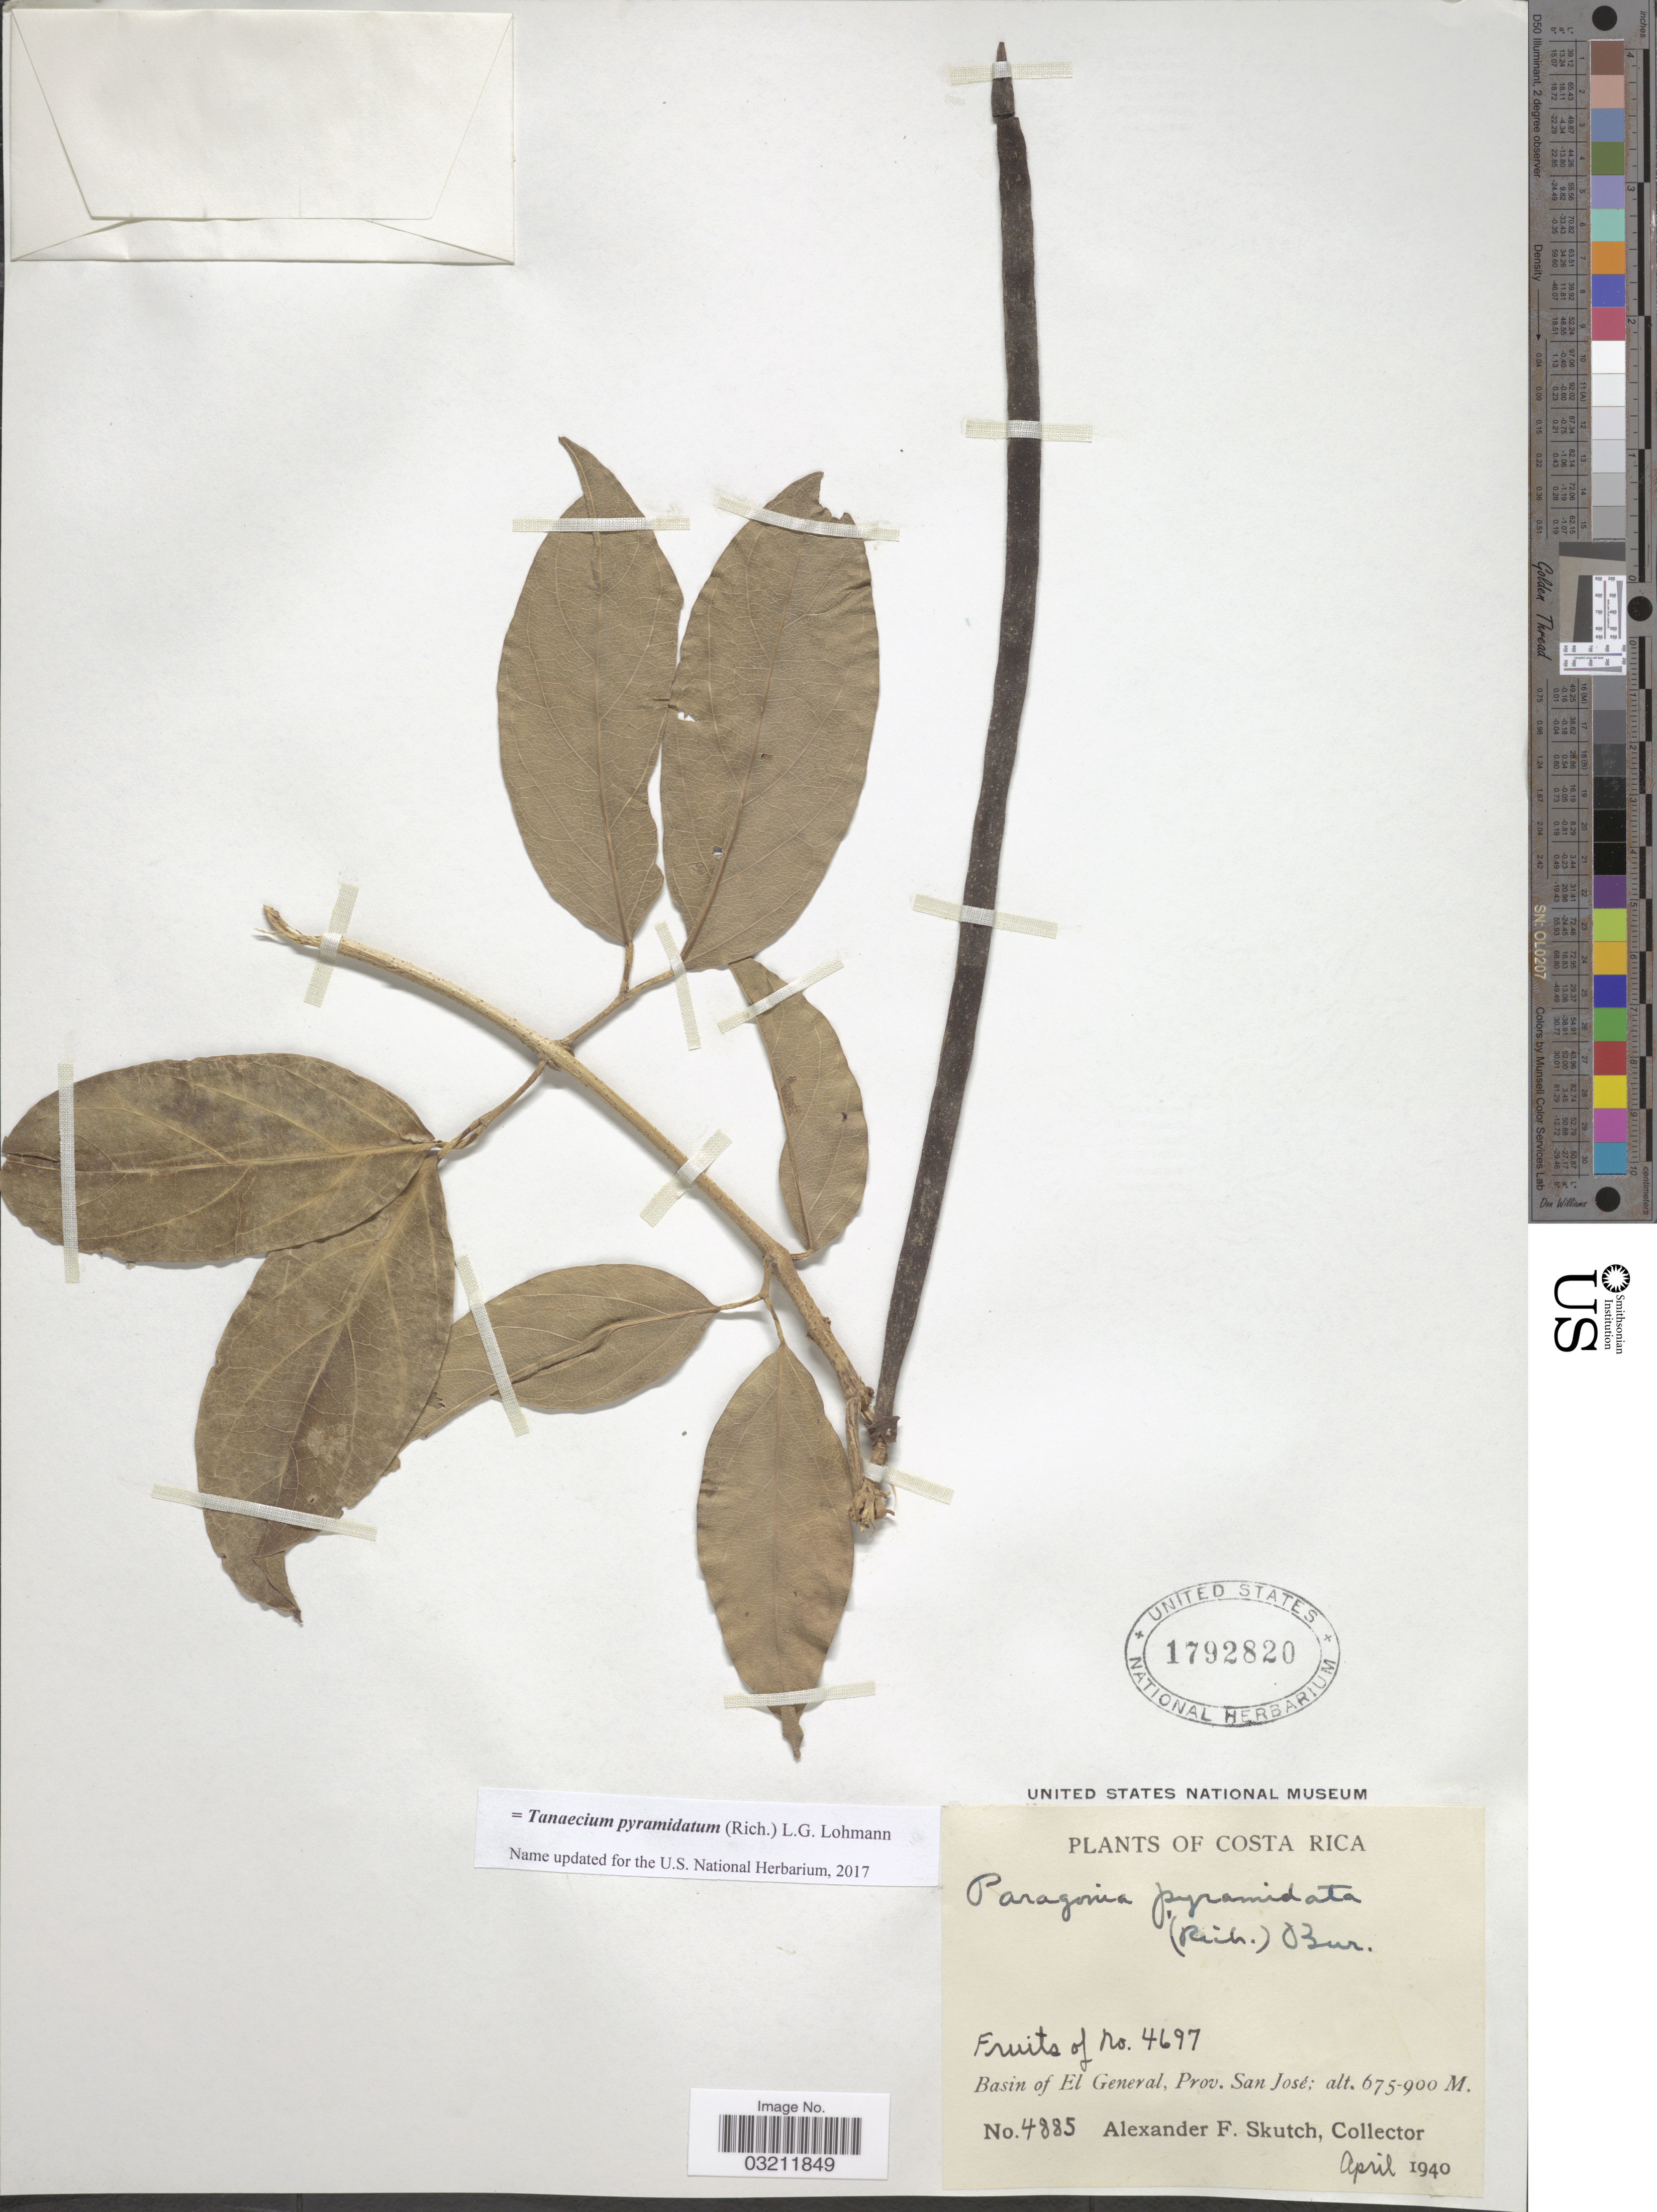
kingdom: Plantae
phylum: Tracheophyta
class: Magnoliopsida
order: Lamiales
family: Bignoniaceae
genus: Tanaecium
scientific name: Tanaecium pyramidatum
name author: (Rich.) L.G. Lohmann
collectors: A. F. Skutch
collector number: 4885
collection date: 1940-04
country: Costa Rica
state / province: San José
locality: Basin of El General.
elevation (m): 675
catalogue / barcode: US 1792820